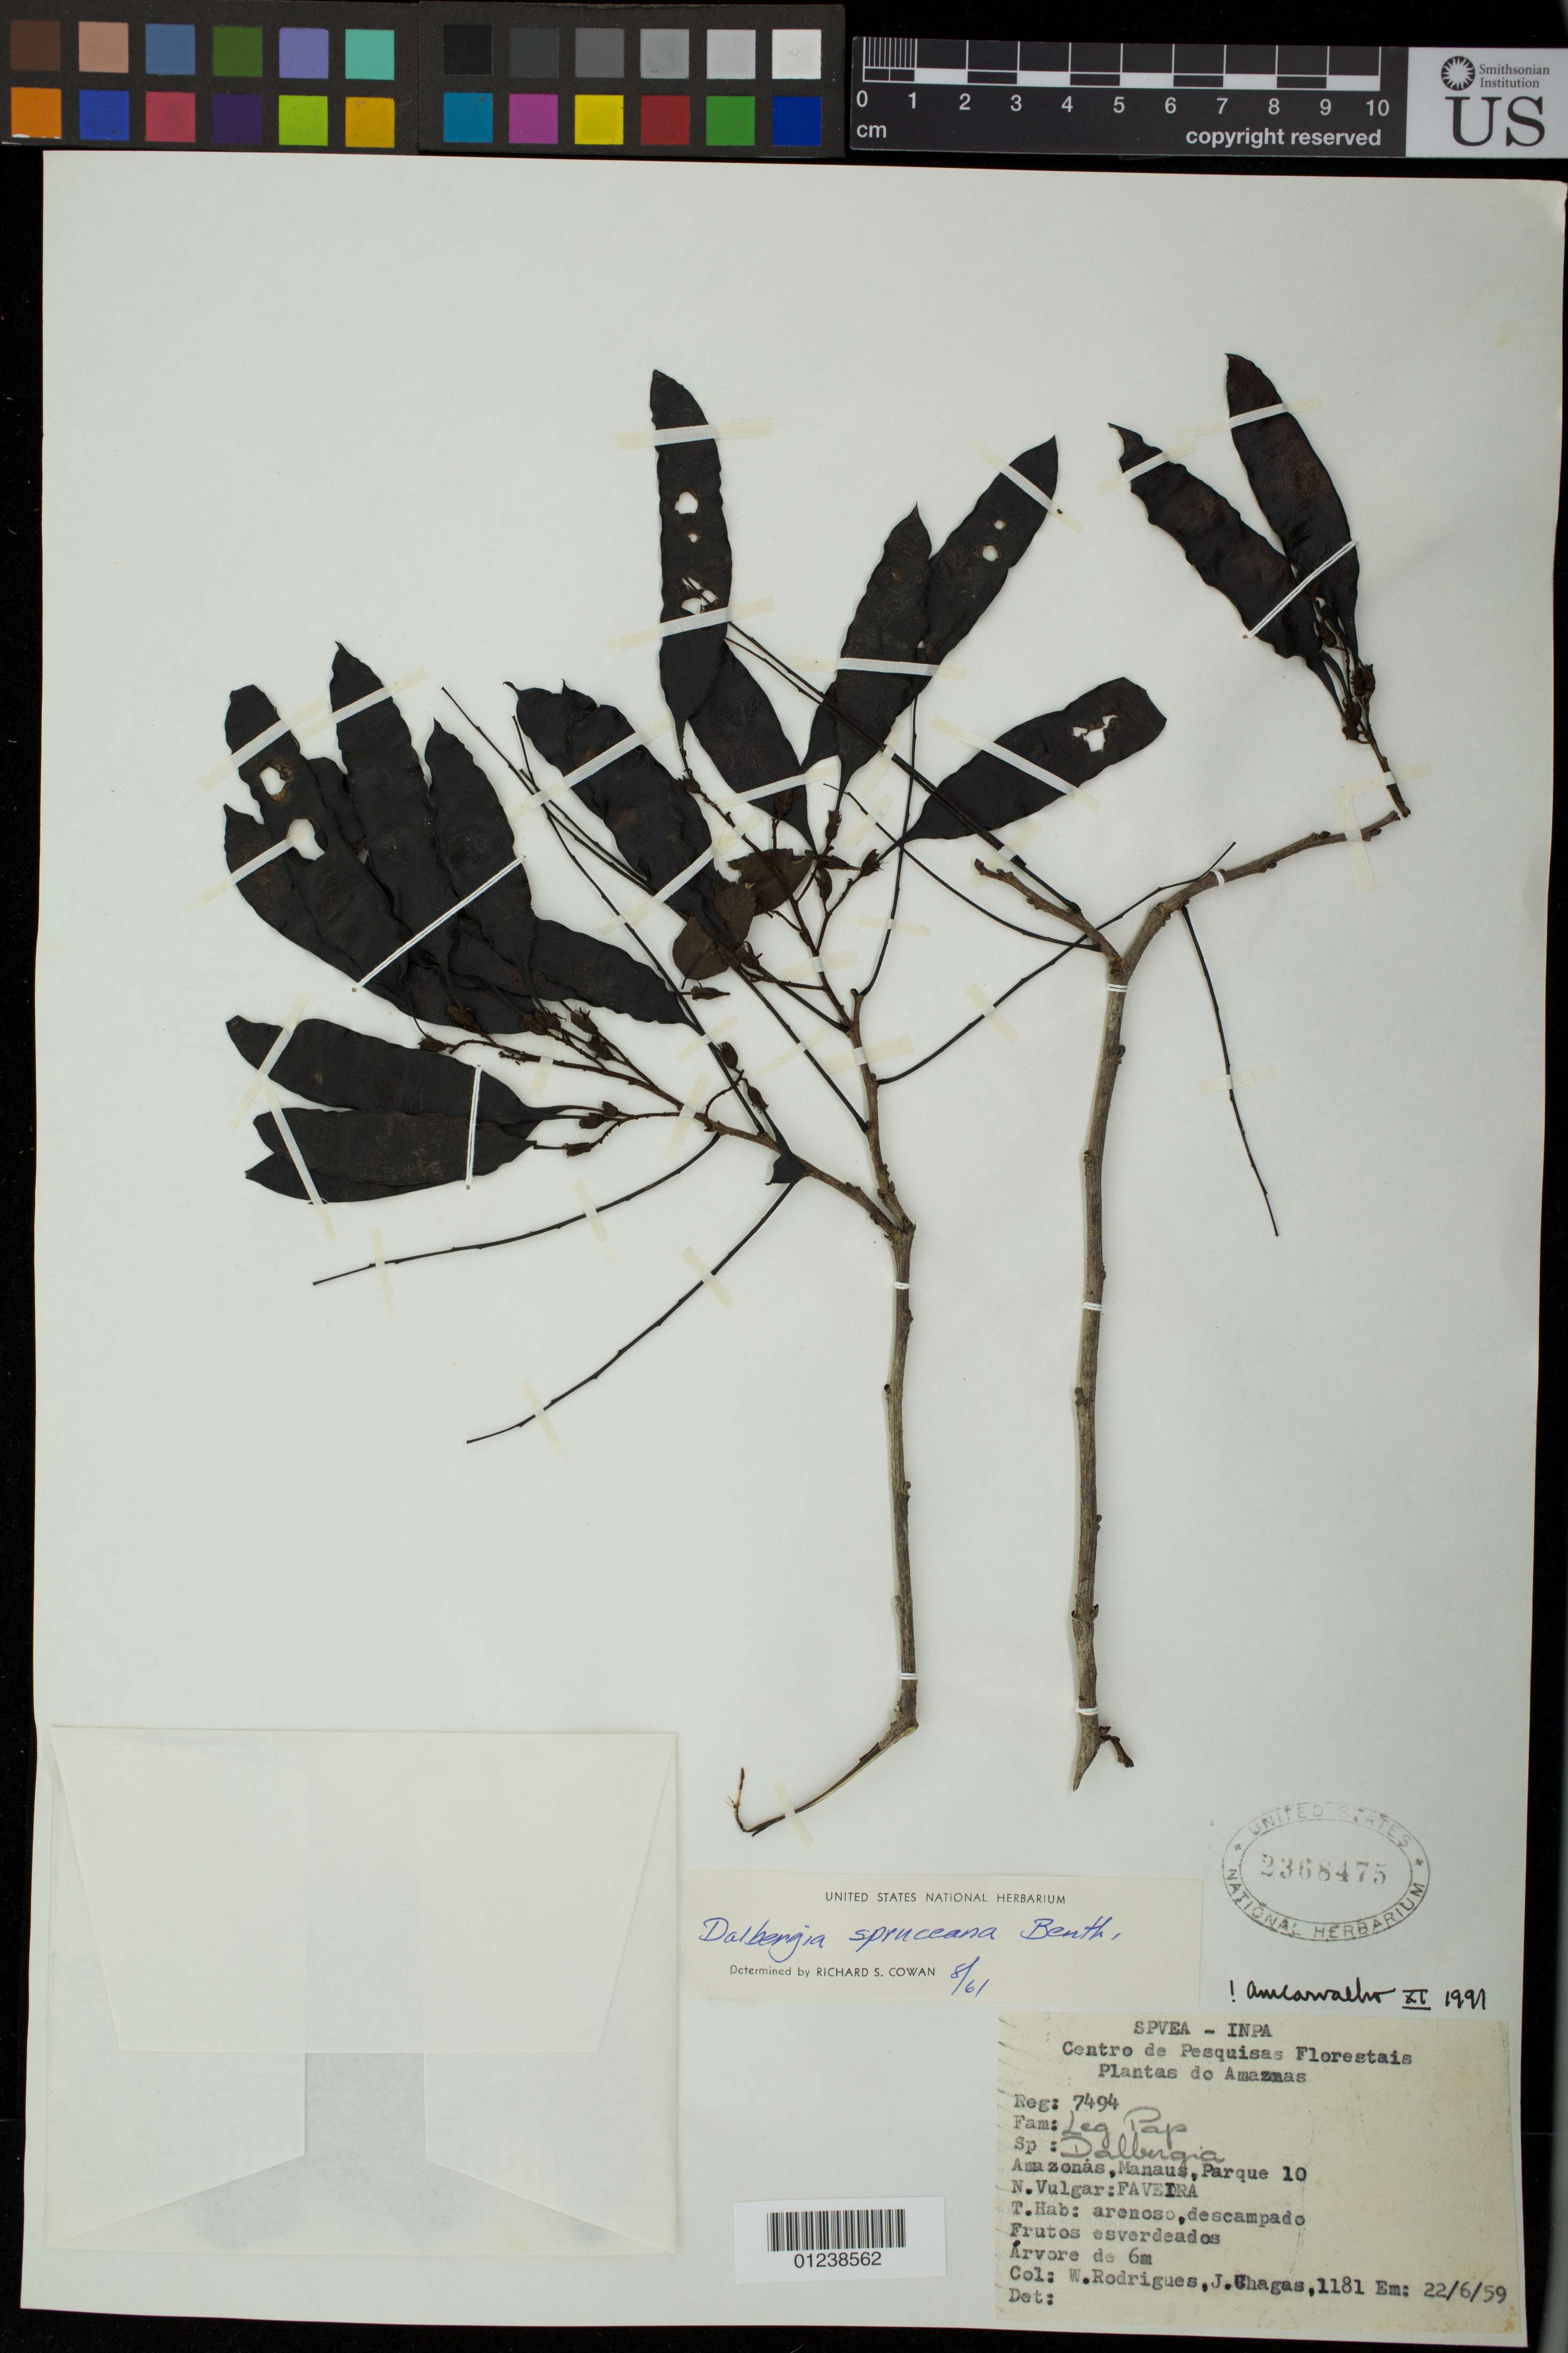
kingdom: Plantae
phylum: Tracheophyta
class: Magnoliopsida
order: Fabales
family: Fabaceae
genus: Dalbergia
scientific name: Dalbergia spruceana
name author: Benth.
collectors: W. Rodrigues & J. Chagas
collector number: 1181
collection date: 1959-06-22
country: Brazil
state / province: Amazonas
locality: Manaus, Parque 10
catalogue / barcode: US 2368475